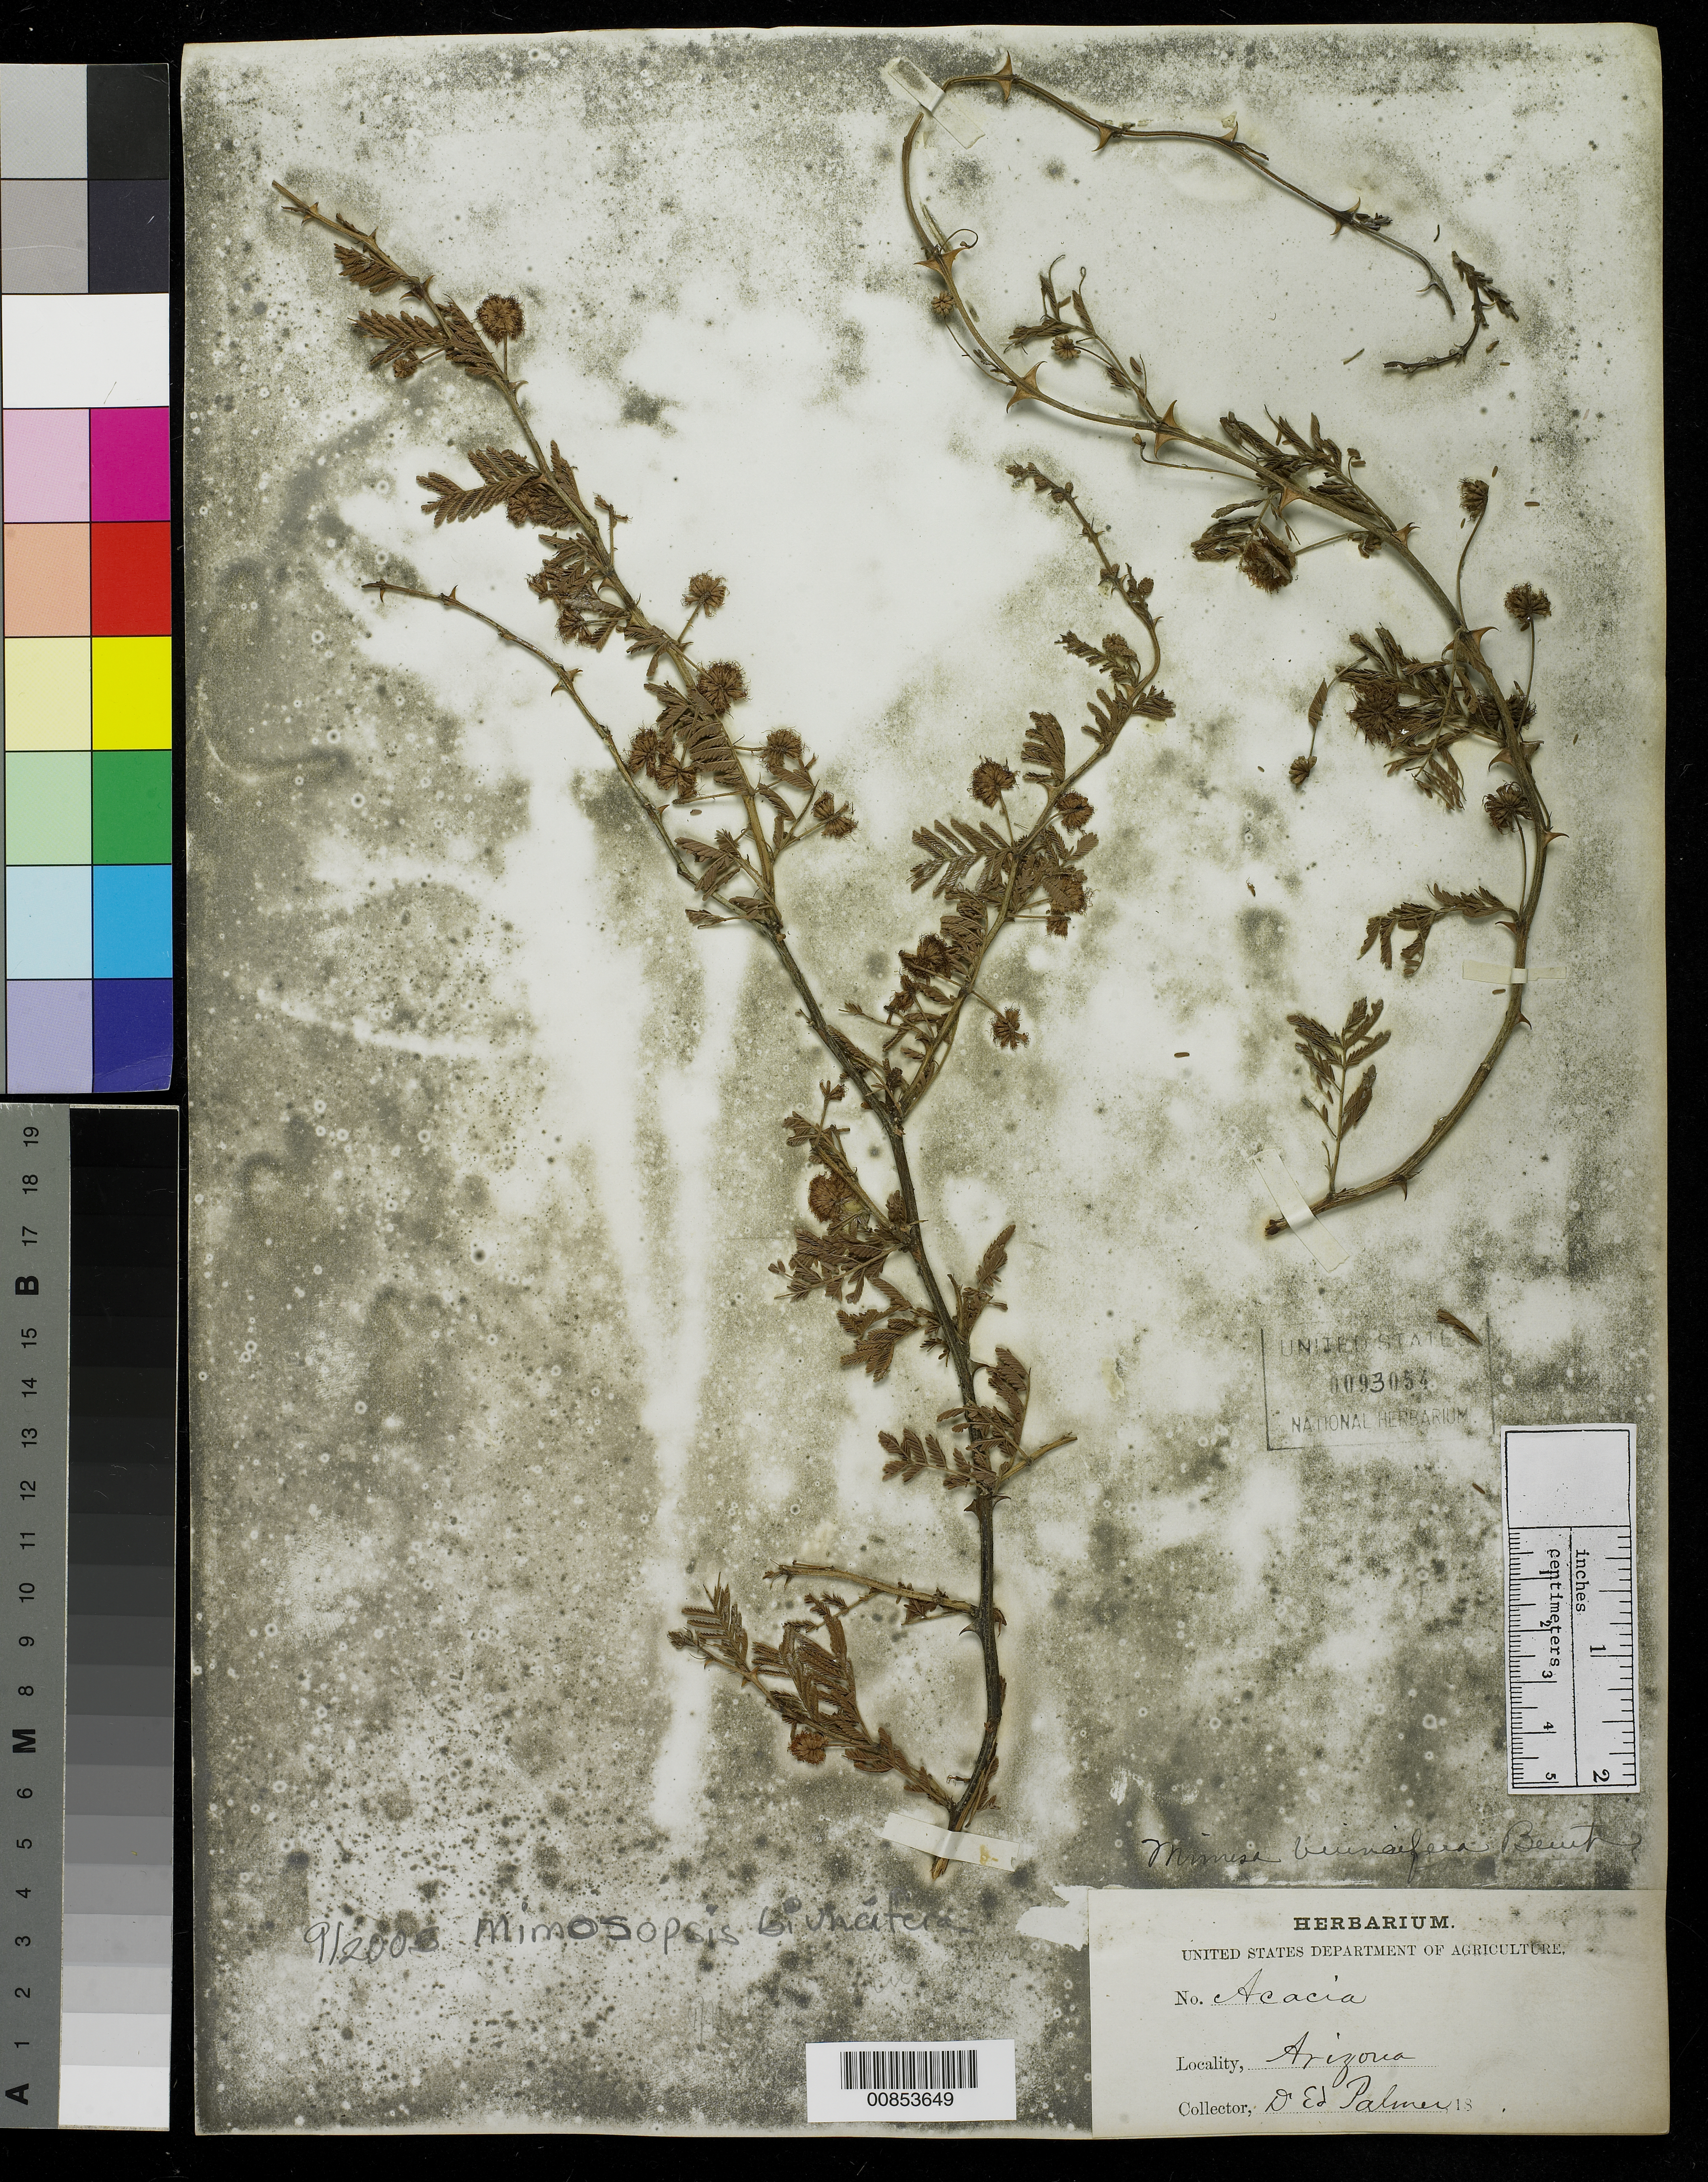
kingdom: Plantae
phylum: Tracheophyta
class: Magnoliopsida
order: Fabales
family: Fabaceae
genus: Mimosa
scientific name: Mimosa biuncifera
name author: Benth.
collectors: E. Palmer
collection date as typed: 18--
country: United States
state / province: Arizona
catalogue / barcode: US 93054